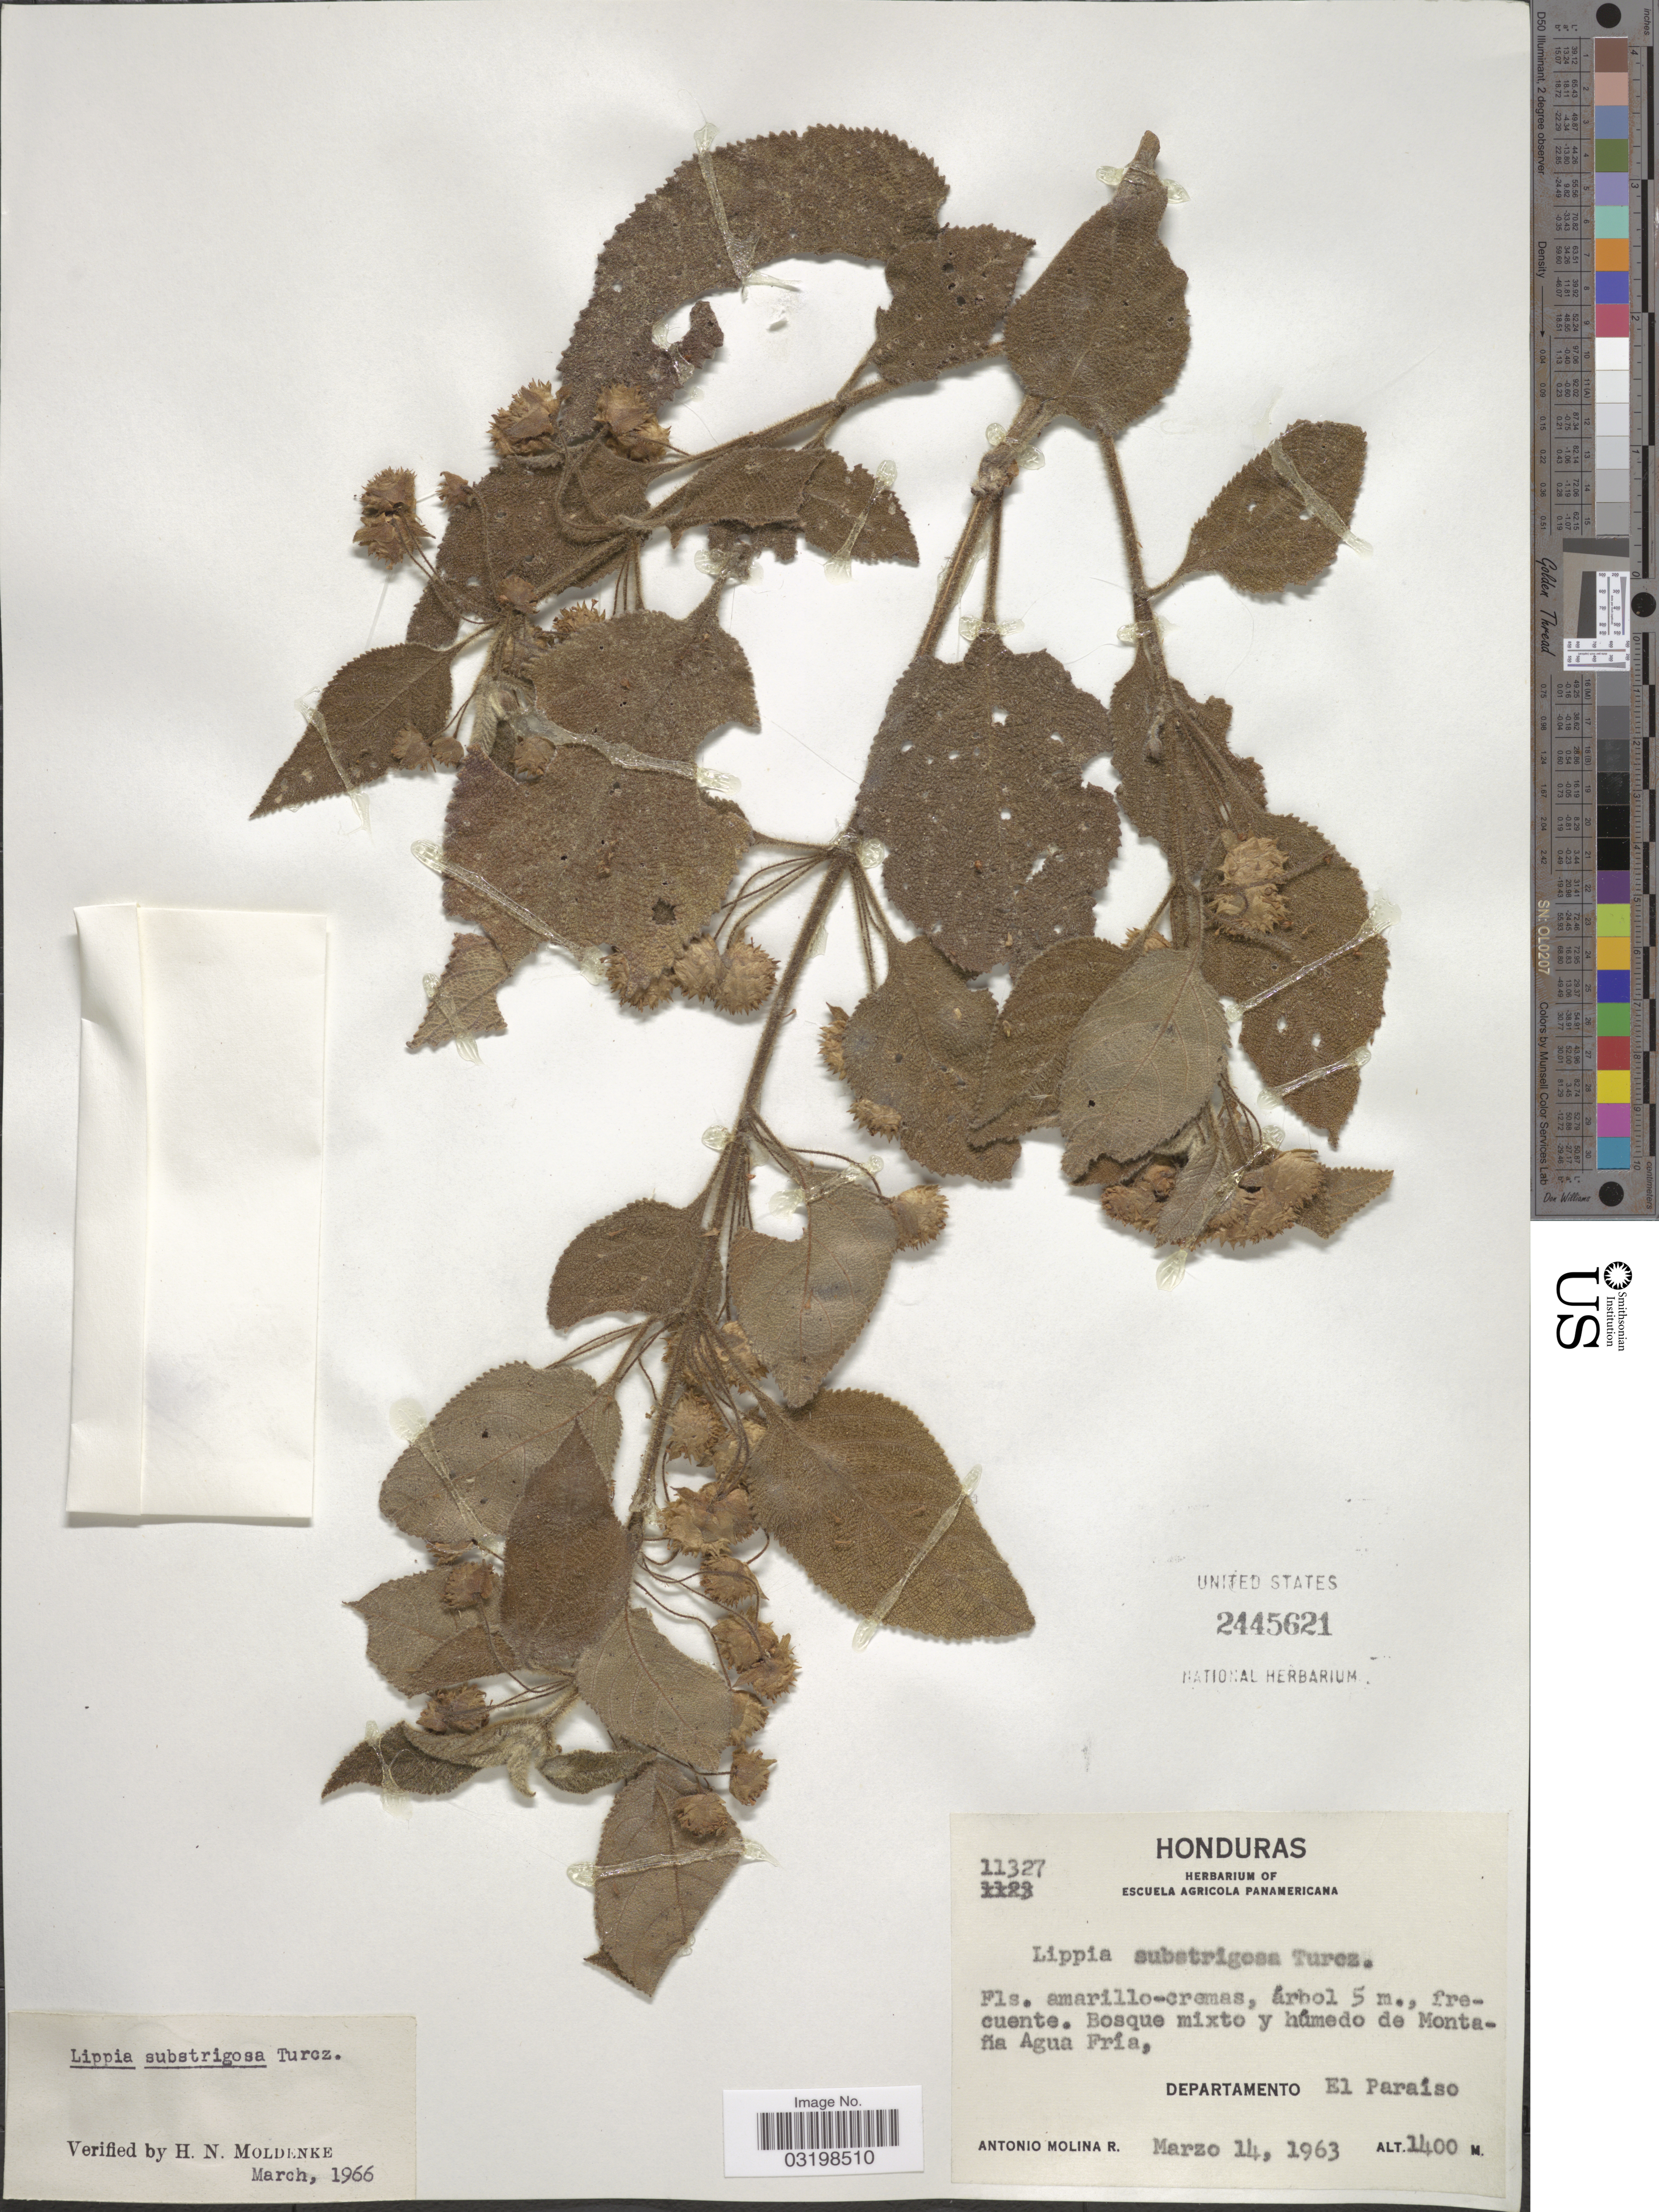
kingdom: Plantae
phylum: Tracheophyta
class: Magnoliopsida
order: Lamiales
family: Verbenaceae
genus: Lippia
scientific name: Lippia umbellata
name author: Cav.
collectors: A. Molina R.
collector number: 11327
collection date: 1963-03-14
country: Honduras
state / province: El Paraíso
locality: Bosque mixto y húmedo de Montaña Agua Fría, Departamento El Paraíso.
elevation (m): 1400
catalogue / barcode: US 2445621